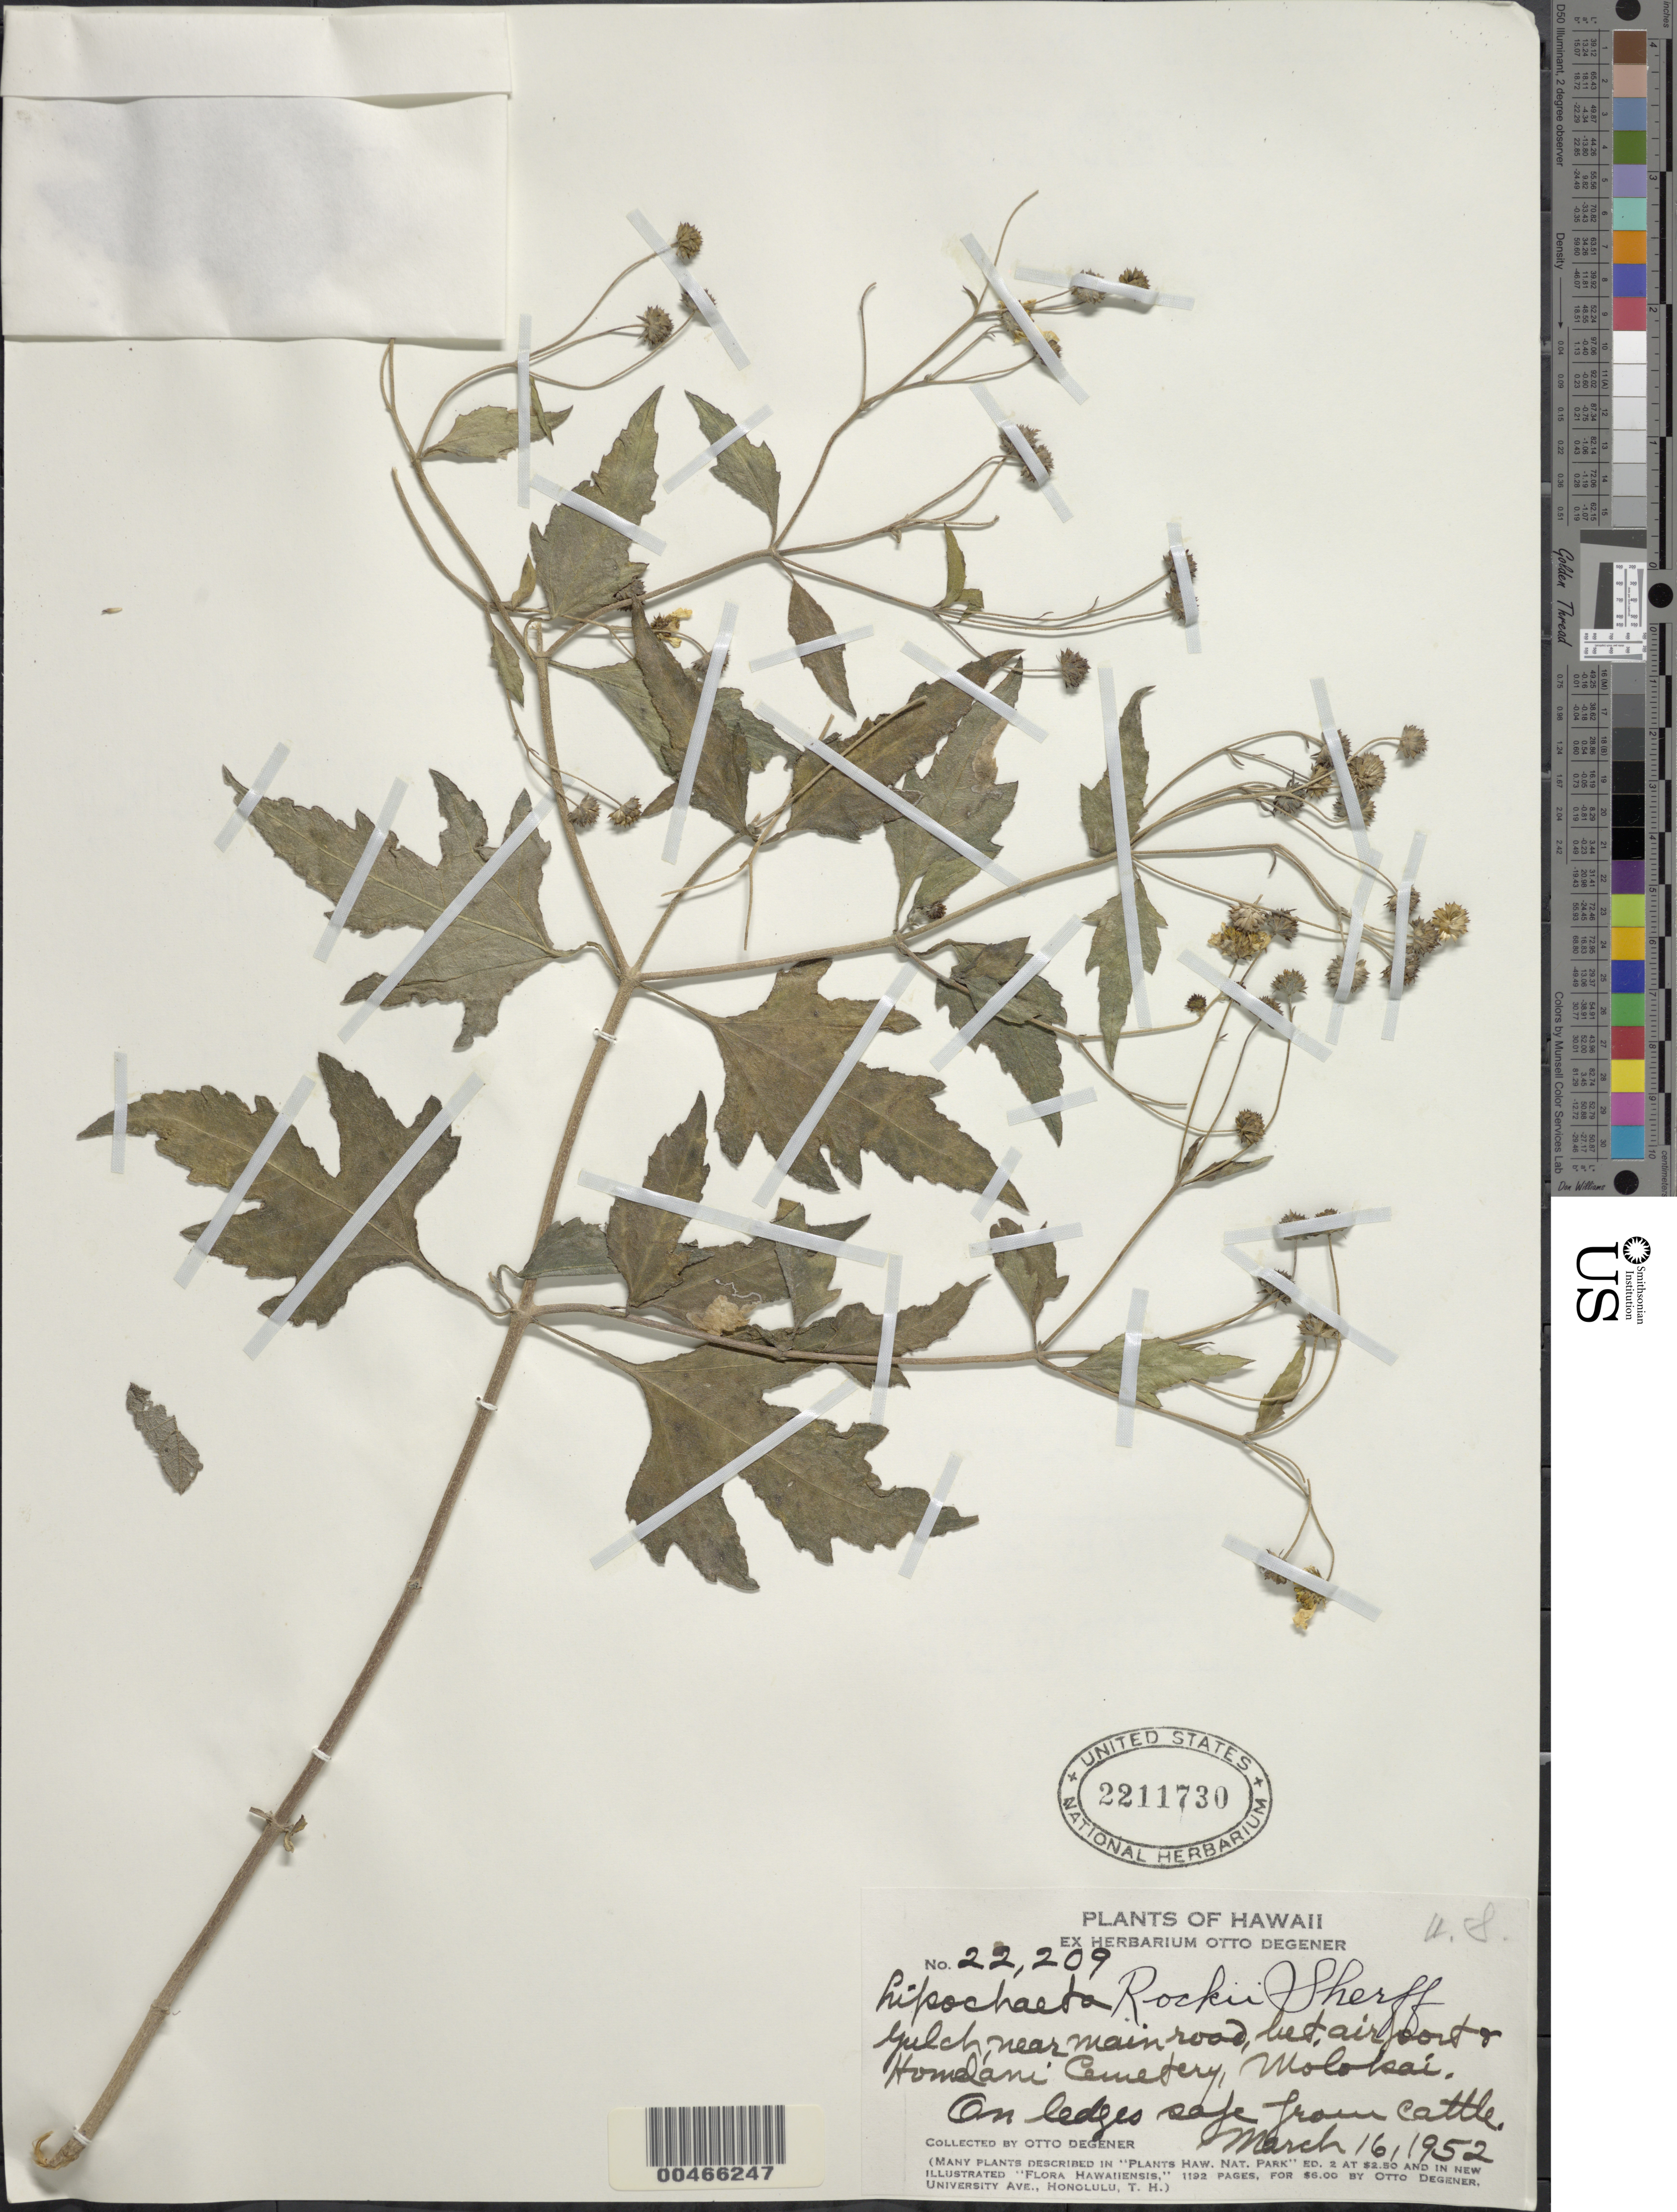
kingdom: Plantae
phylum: Tracheophyta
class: Magnoliopsida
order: Asterales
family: Asteraceae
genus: Lipochaeta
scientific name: Lipochaeta rockii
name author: Sherff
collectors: O. Degener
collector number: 22209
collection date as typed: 16 Mar 1952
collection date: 1952-03-16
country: United States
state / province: Hawaii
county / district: Maui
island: Moloka'i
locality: gulch near main road, bet. airport & Homelani Cemetery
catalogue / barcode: US 2211730